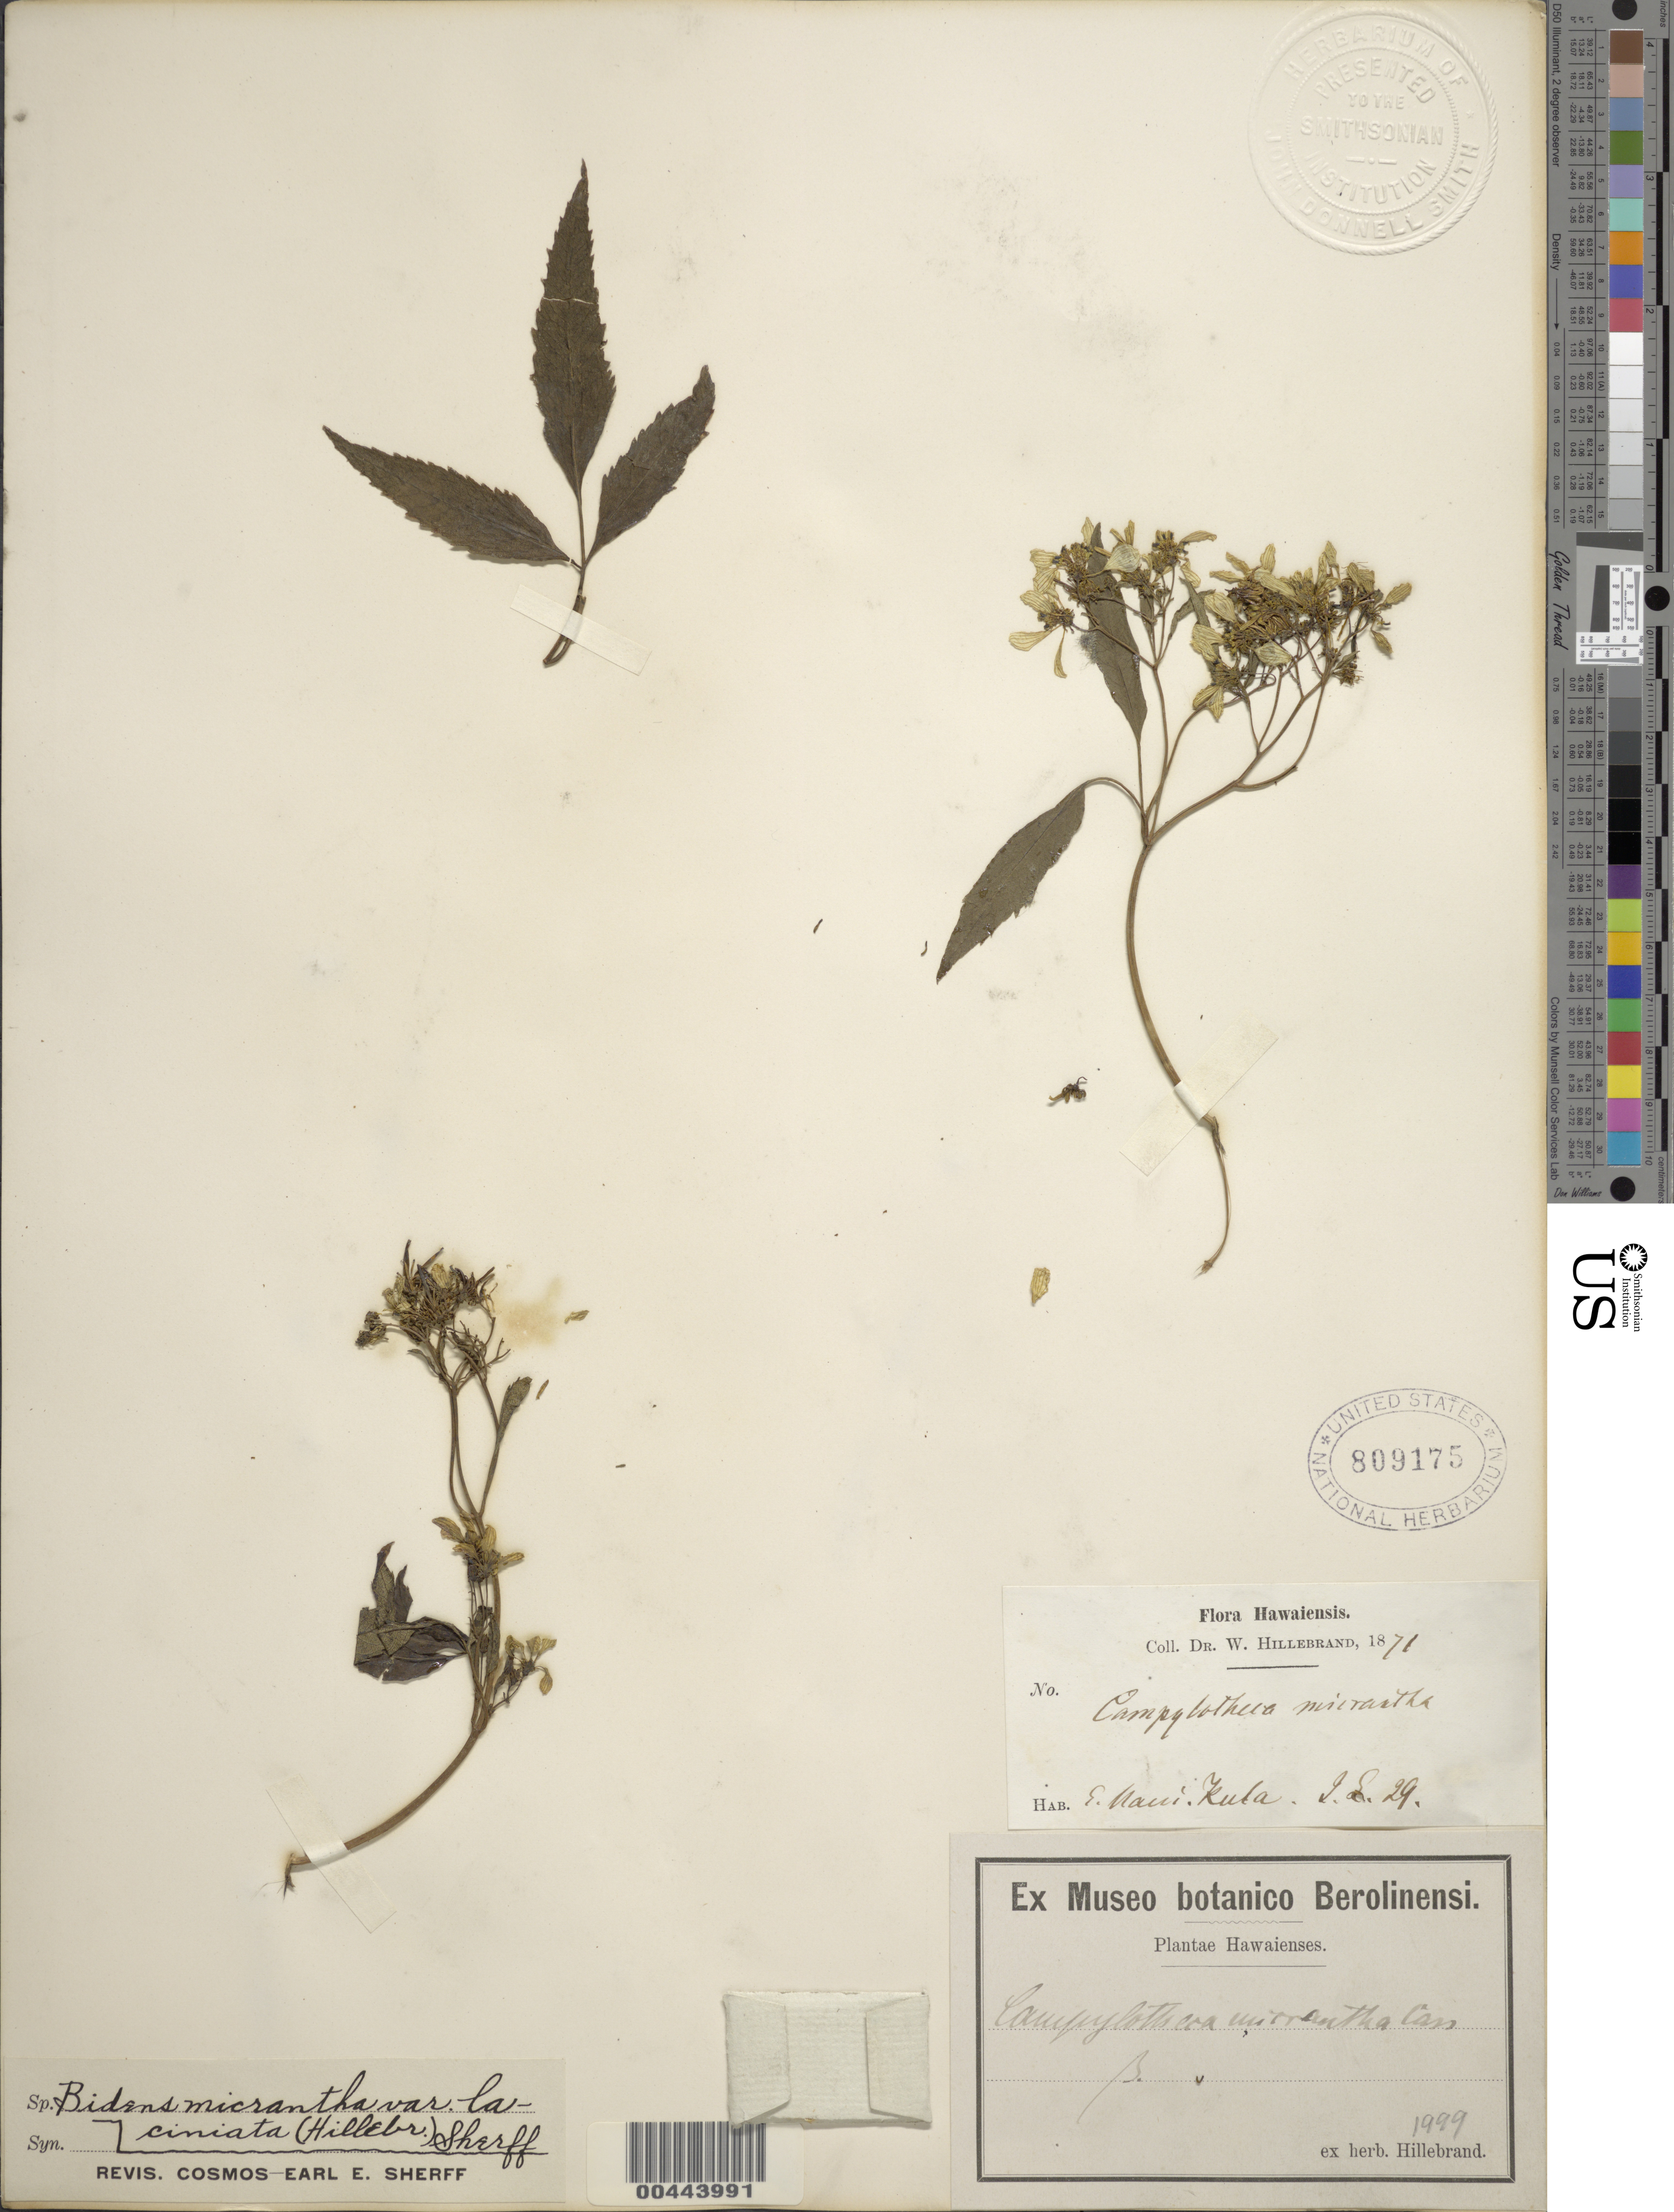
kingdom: Plantae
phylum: Tracheophyta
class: Magnoliopsida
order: Asterales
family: Asteraceae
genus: Bidens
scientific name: Bidens micrantha subsp. micrantha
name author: Gaudich. ex Cass.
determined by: Wagner, W. L., (BOT), Smithsonian Institution - National Museum of Natural History (UNITED STATES)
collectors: W. Hillebrand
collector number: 1999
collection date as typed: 1871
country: United States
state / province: Hawaii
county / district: Maui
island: Maui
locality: E Maui, Kula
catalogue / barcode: US 809175